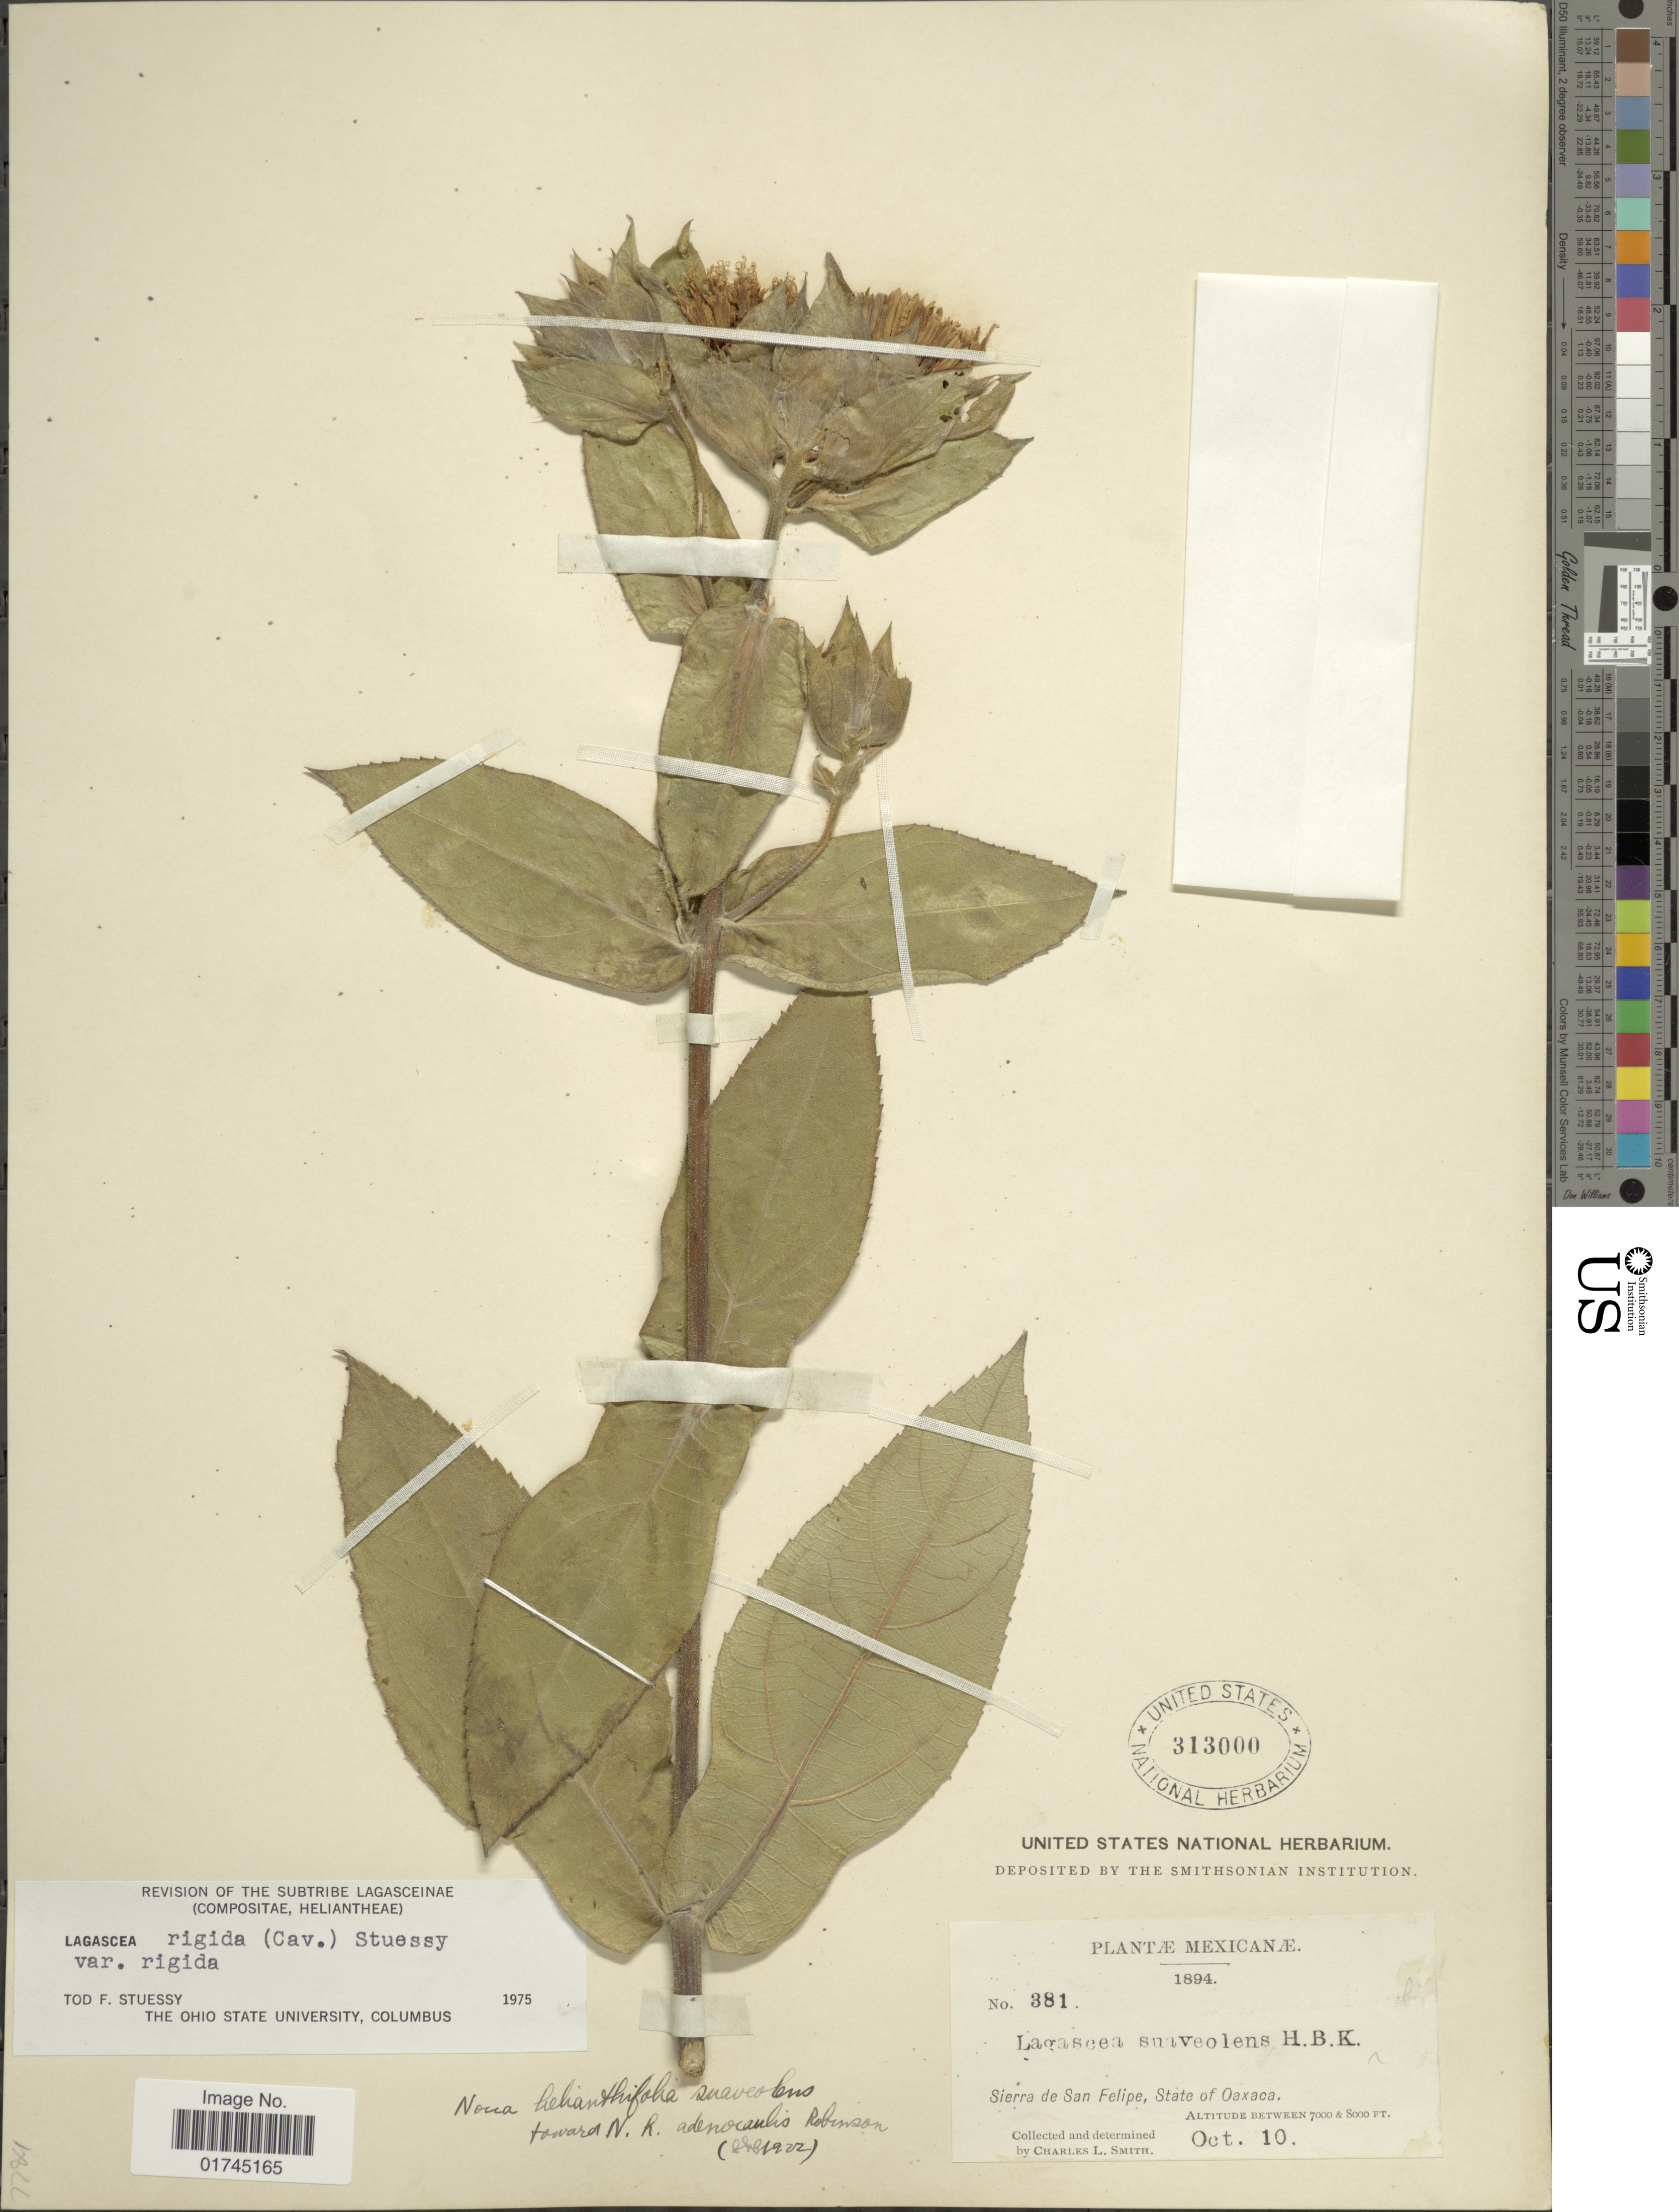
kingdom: Plantae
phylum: Tracheophyta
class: Magnoliopsida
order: Asterales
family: Asteraceae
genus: Lagascea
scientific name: Lagascea helianthifolia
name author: Kunth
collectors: C. L. Smith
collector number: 381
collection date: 1894-10-10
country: Mexico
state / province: Oaxaca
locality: Sierra de San Felipe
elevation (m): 2134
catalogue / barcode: US 313000